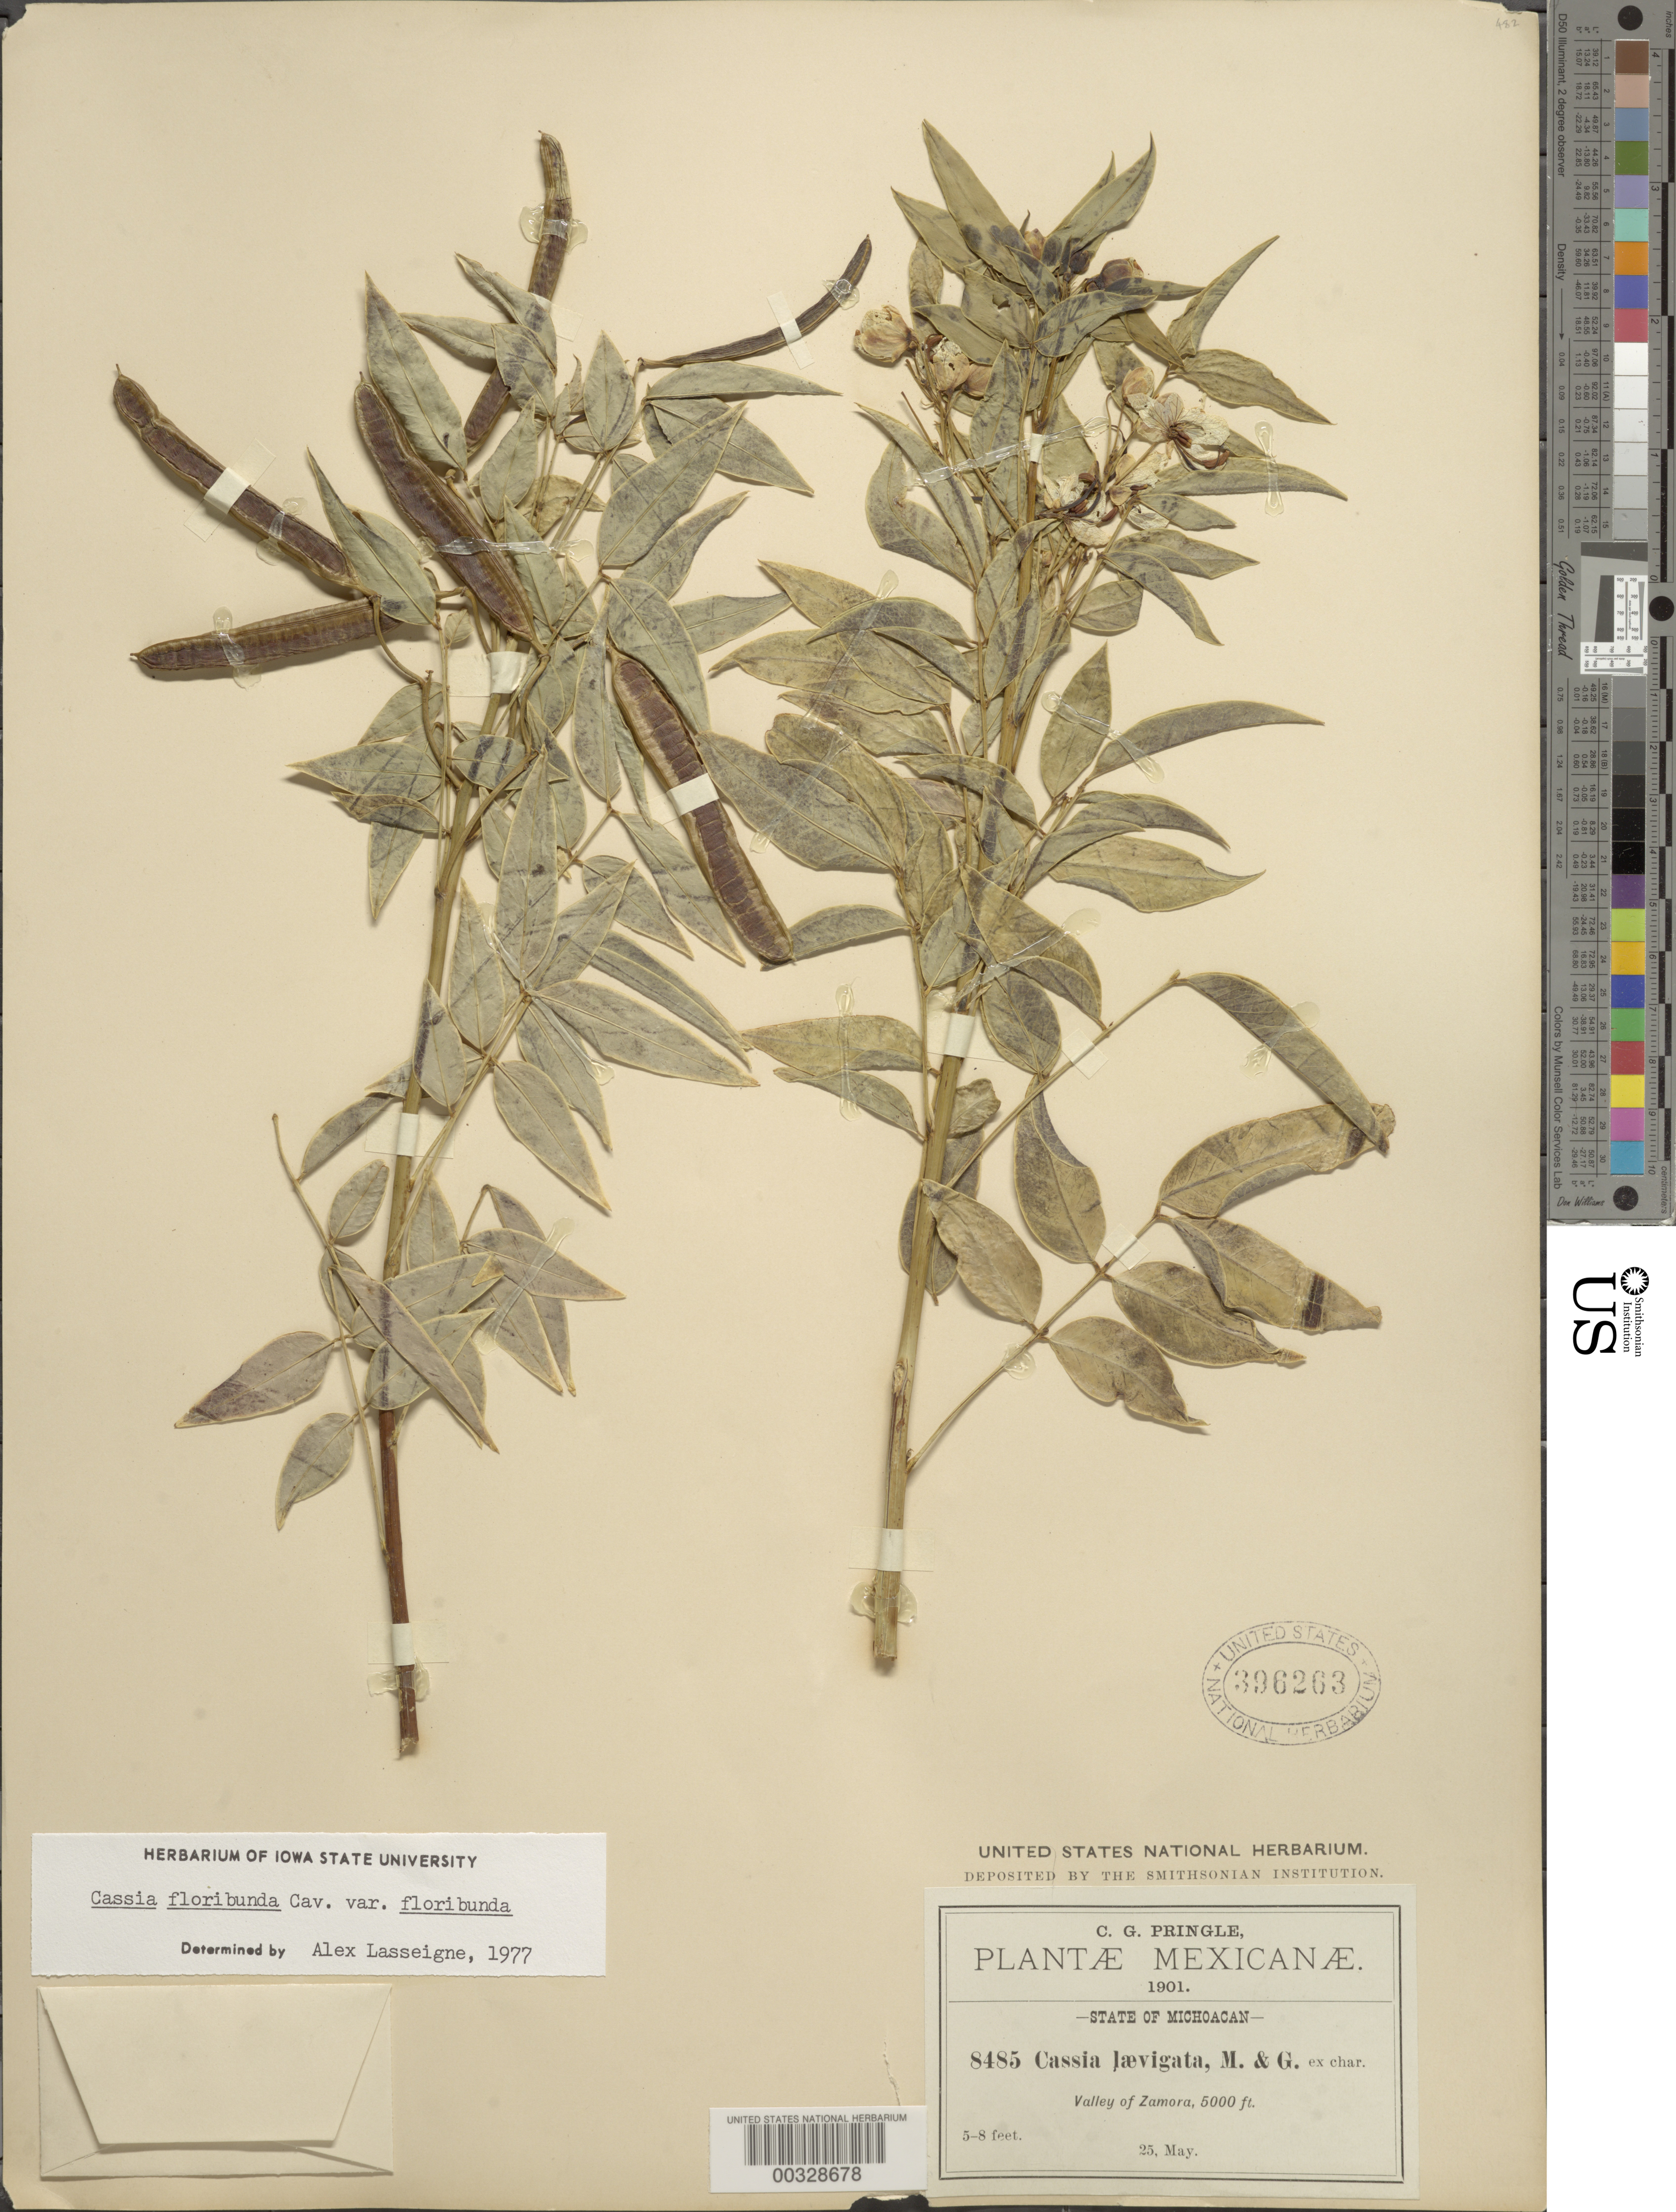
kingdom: Plantae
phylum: Tracheophyta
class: Magnoliopsida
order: Fabales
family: Fabaceae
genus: Senna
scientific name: Senna x floribunda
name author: (Cav.) H.S. Irwin & Barneby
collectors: C. G. Pringle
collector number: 8485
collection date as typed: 25 May 1901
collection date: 1901-05-25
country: Mexico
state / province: Michoacán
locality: Valley of Zamora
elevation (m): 1524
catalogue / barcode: US 396263